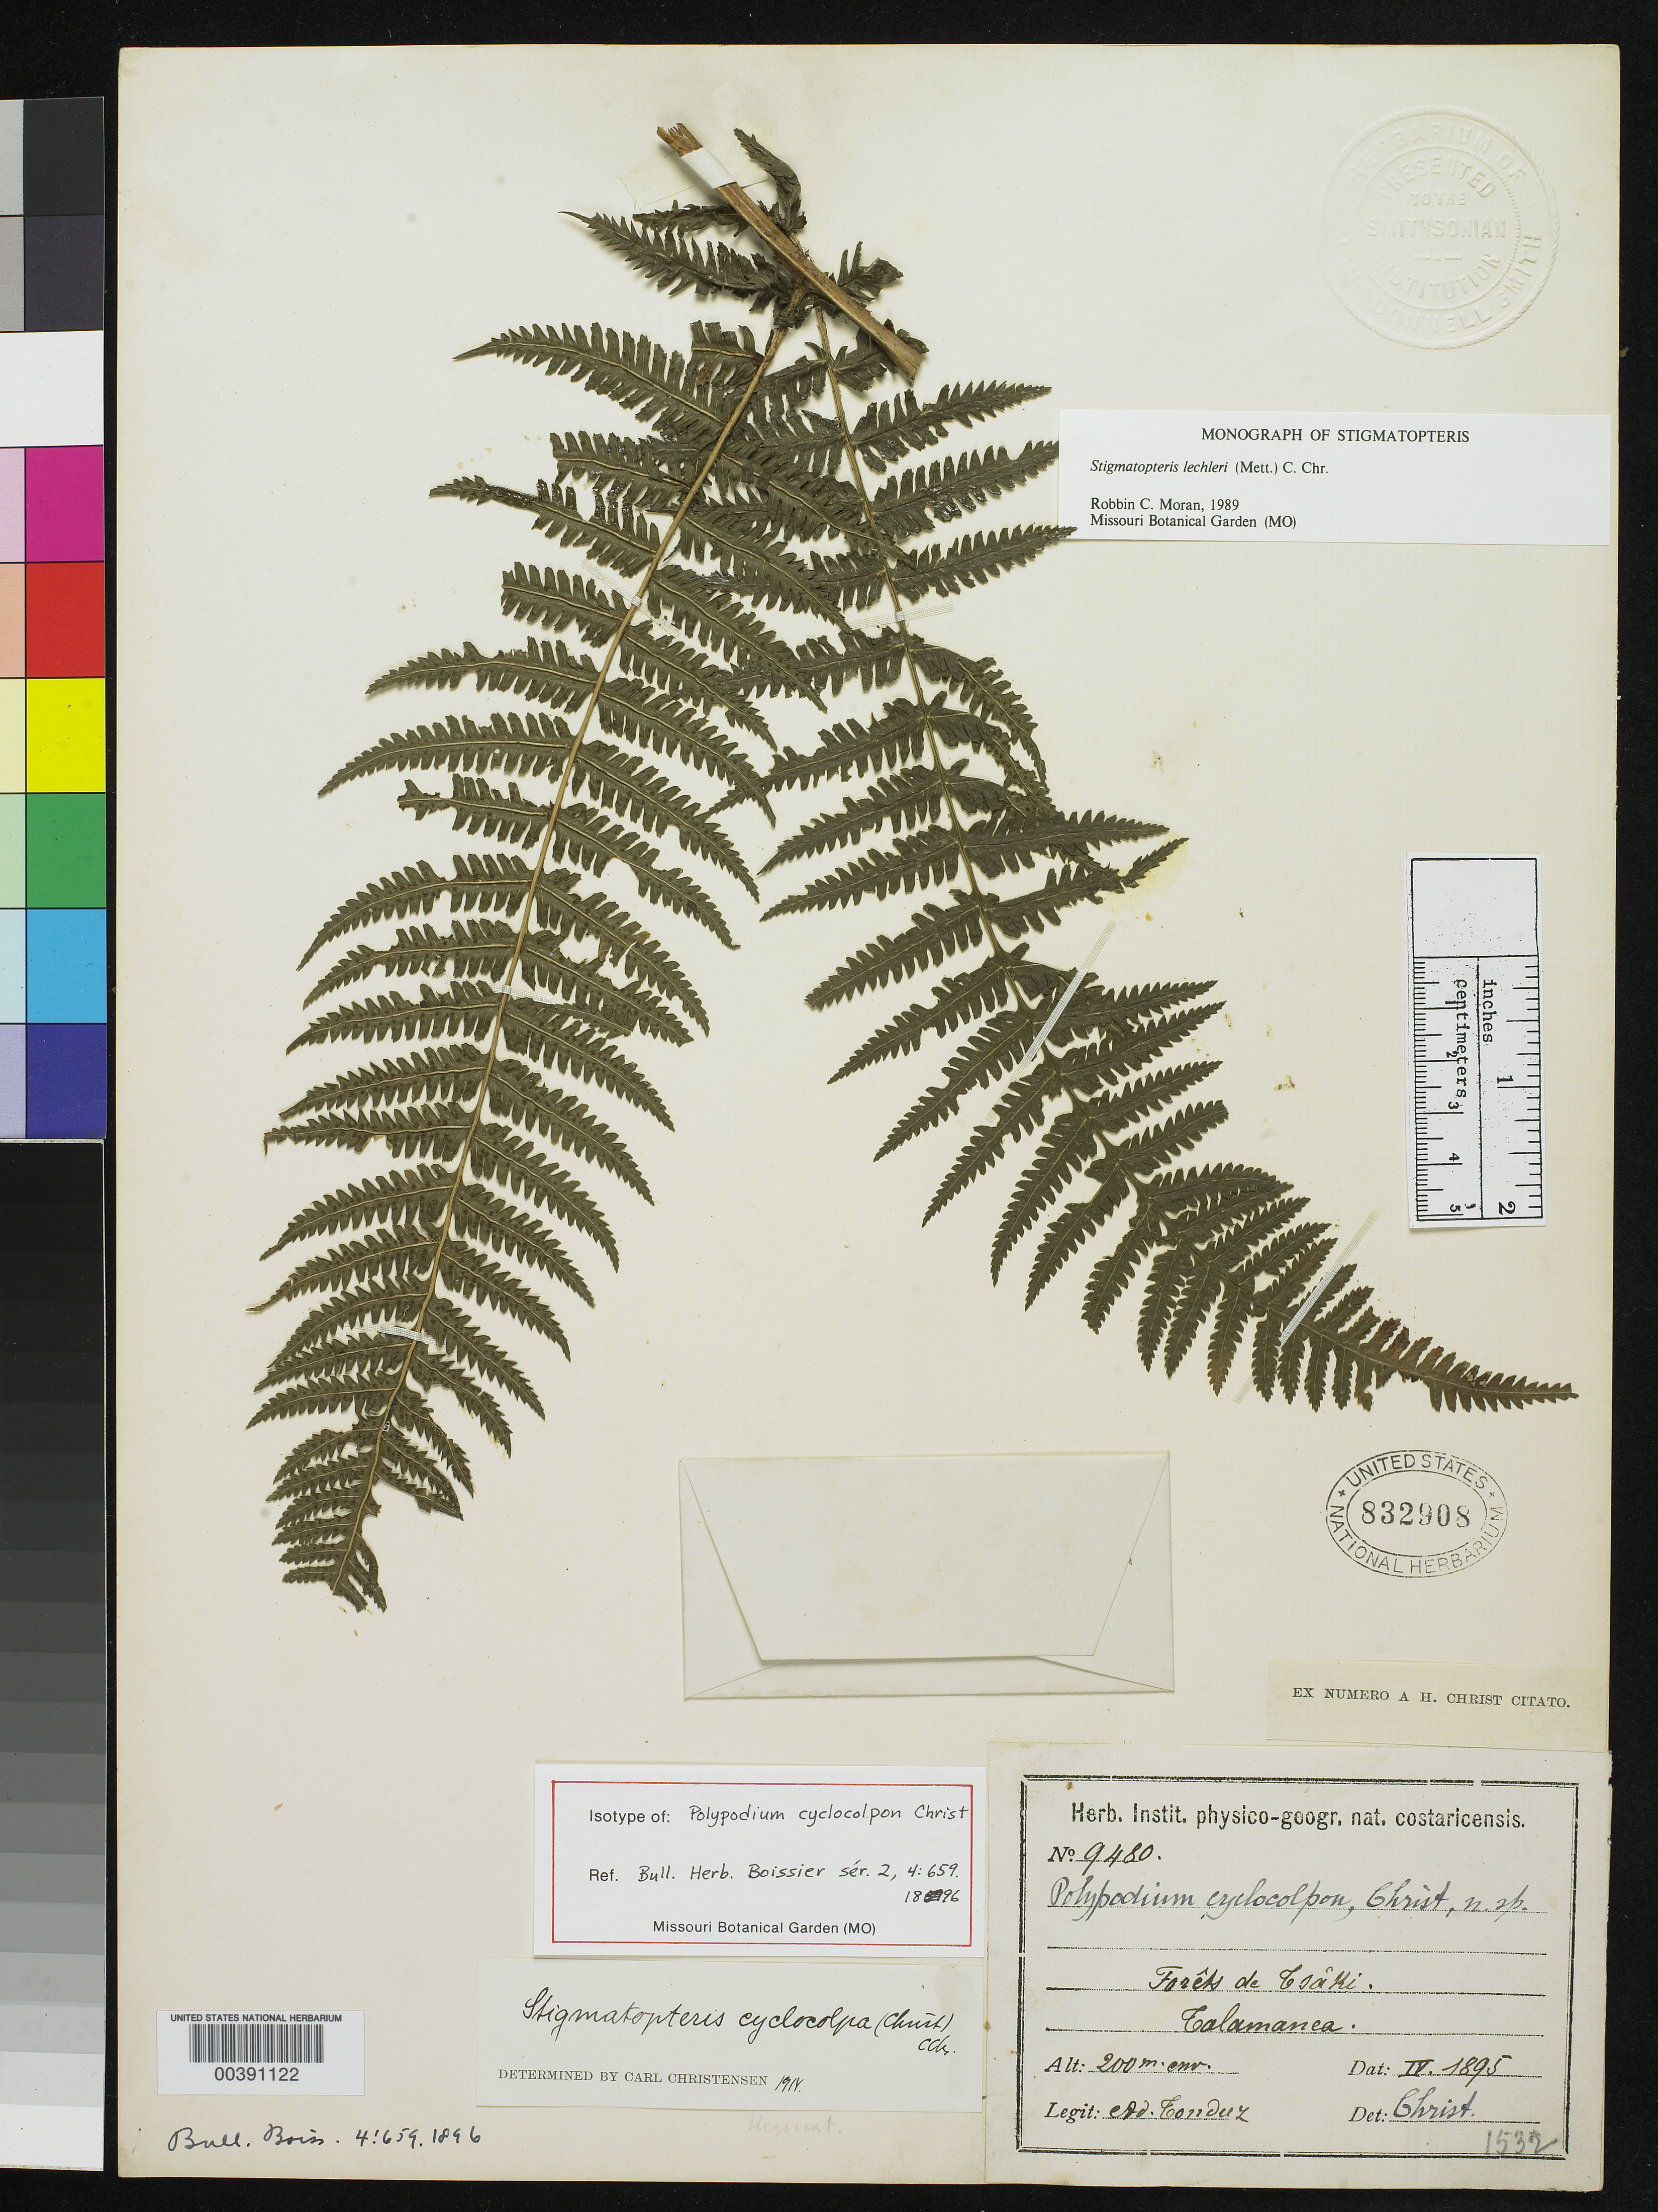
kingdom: Plantae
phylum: Tracheophyta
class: Polypodiopsida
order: Polypodiales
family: Polypodiaceae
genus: Polypodium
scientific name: Polypodium cyclocolpon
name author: Bommer & Christ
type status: Isotype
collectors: A. Tonduz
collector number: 9480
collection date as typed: Apr 1895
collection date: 1895-04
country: Costa Rica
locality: Talamanca, forests of Tsaki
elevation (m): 200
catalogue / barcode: US 832908